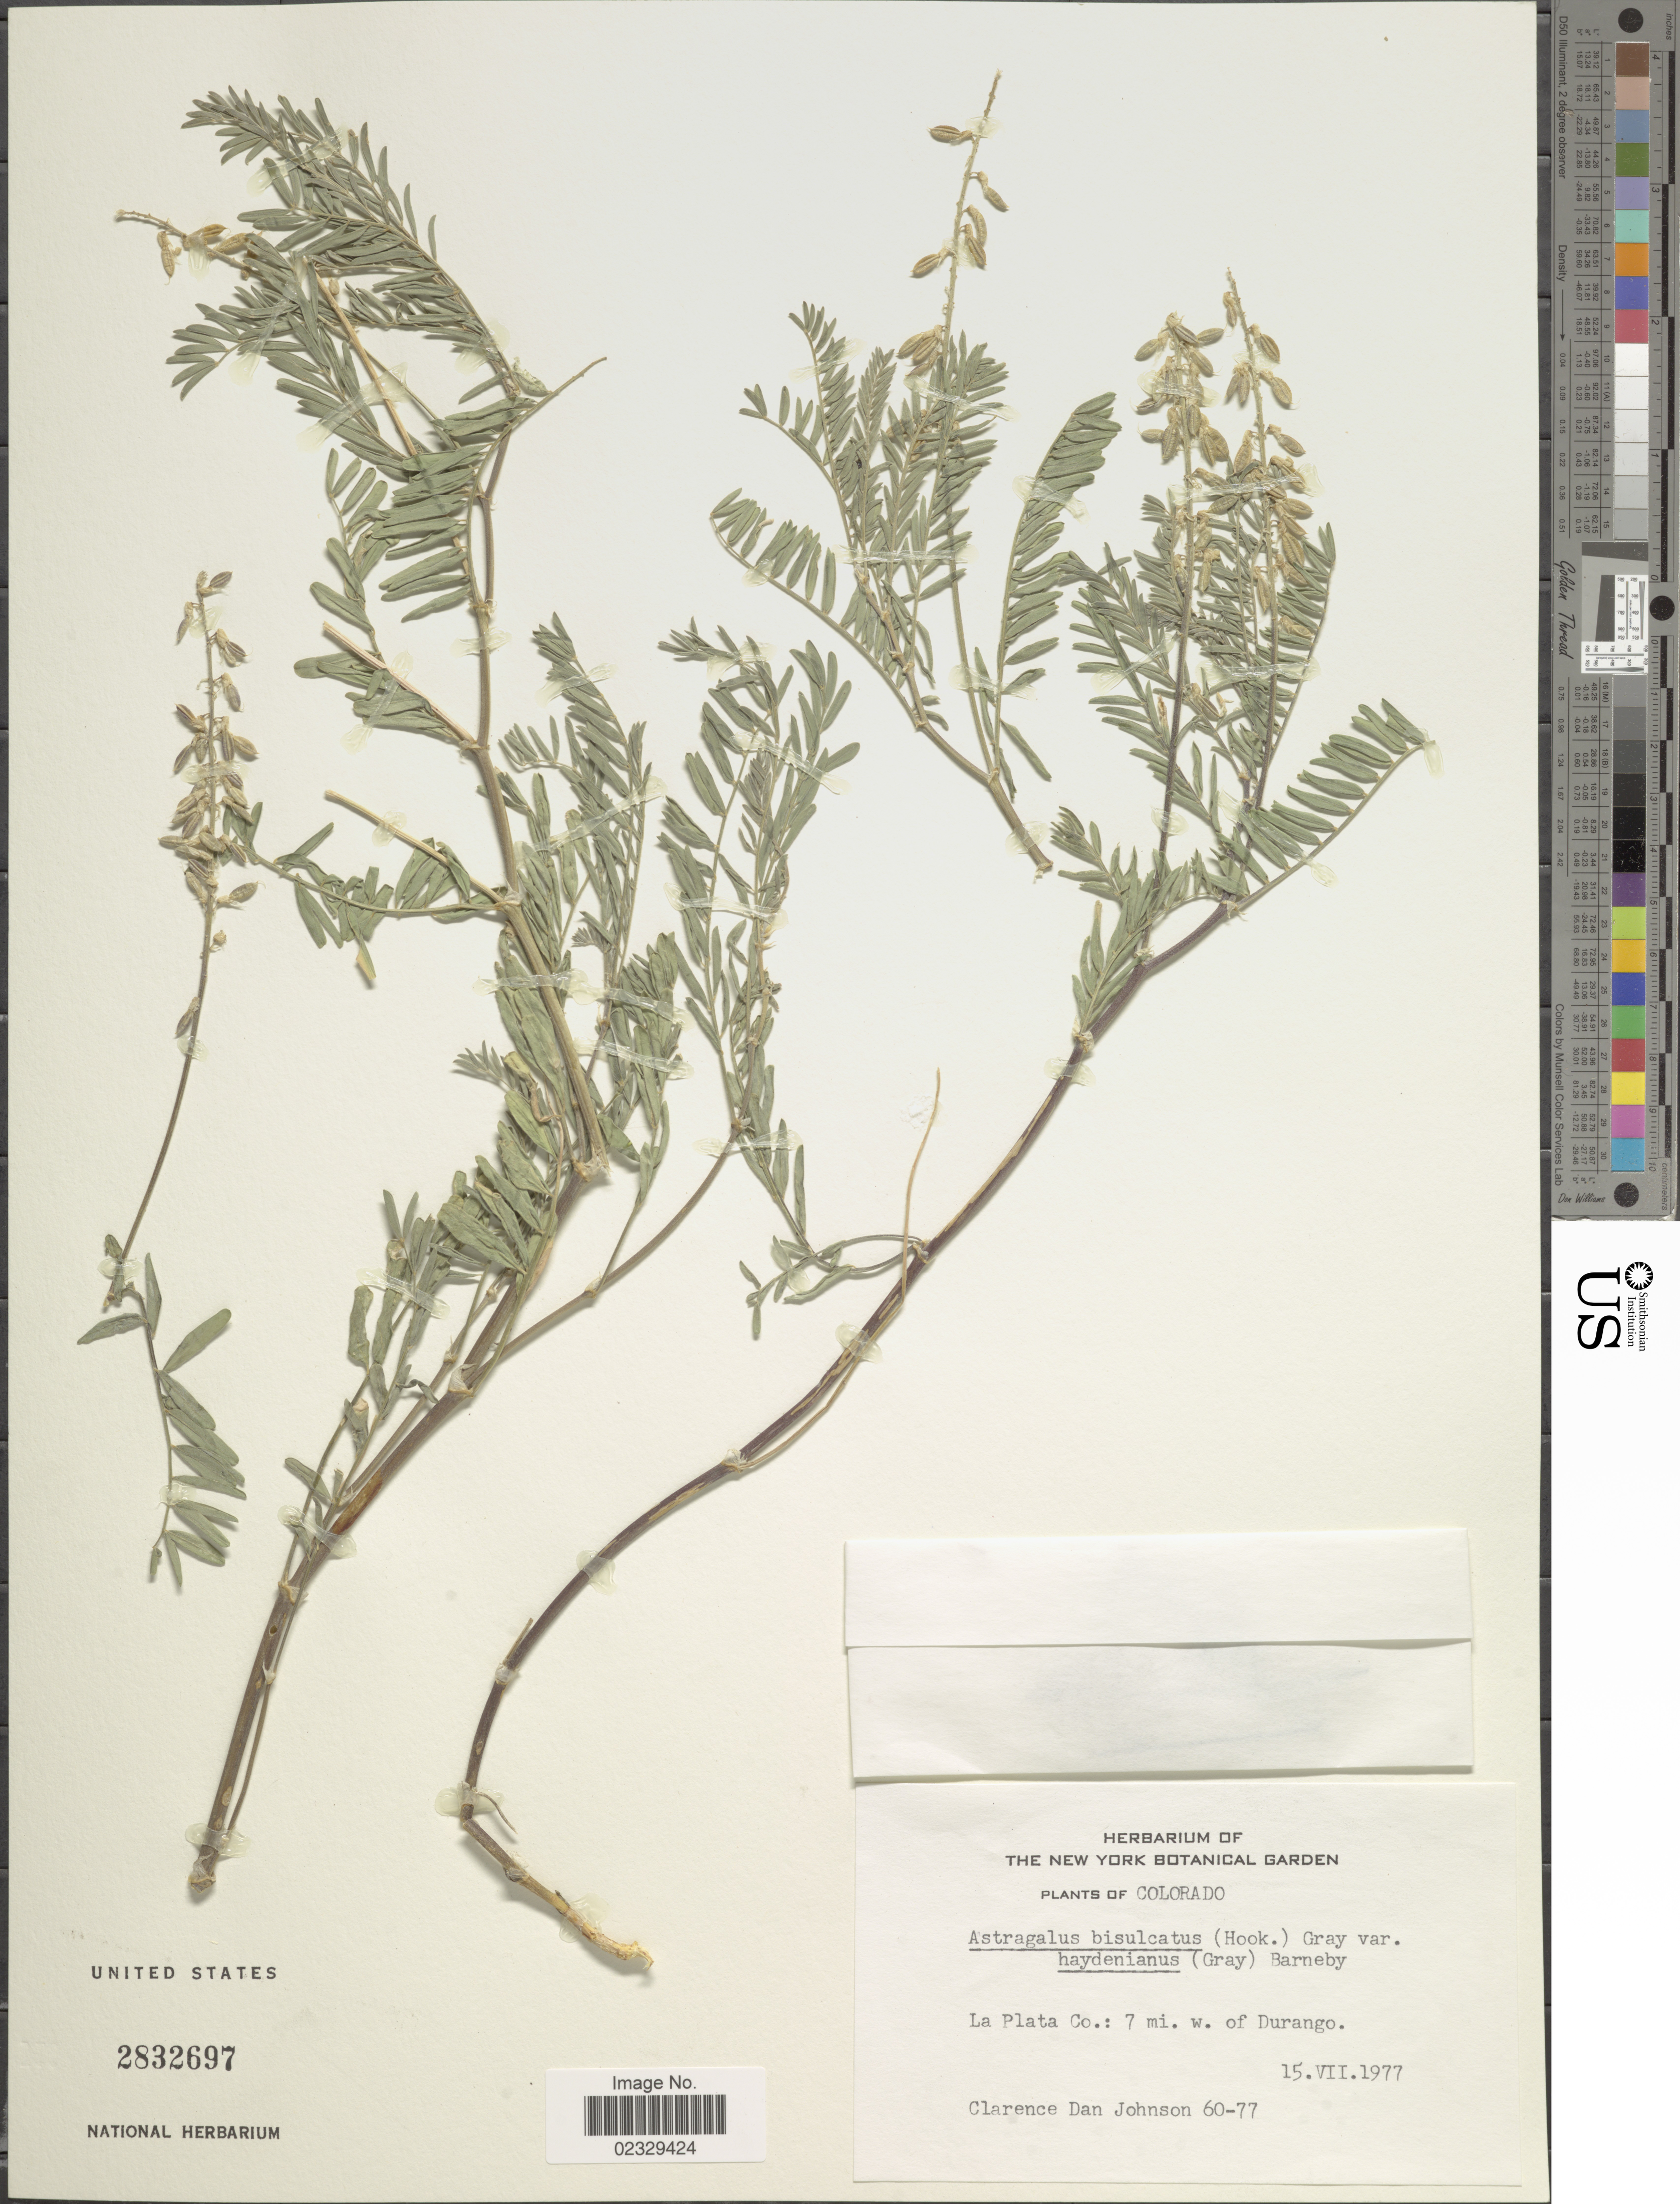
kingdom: Plantae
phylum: Tracheophyta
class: Magnoliopsida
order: Fabales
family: Fabaceae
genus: Astragalus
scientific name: Astragalus bisulcatus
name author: (Hook.) A. Gray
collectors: C. D. Johnson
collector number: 60-77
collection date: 1977-07-15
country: United States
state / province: Colorado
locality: La Plata Co: 7 mi w. of Durango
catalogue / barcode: US 2832697